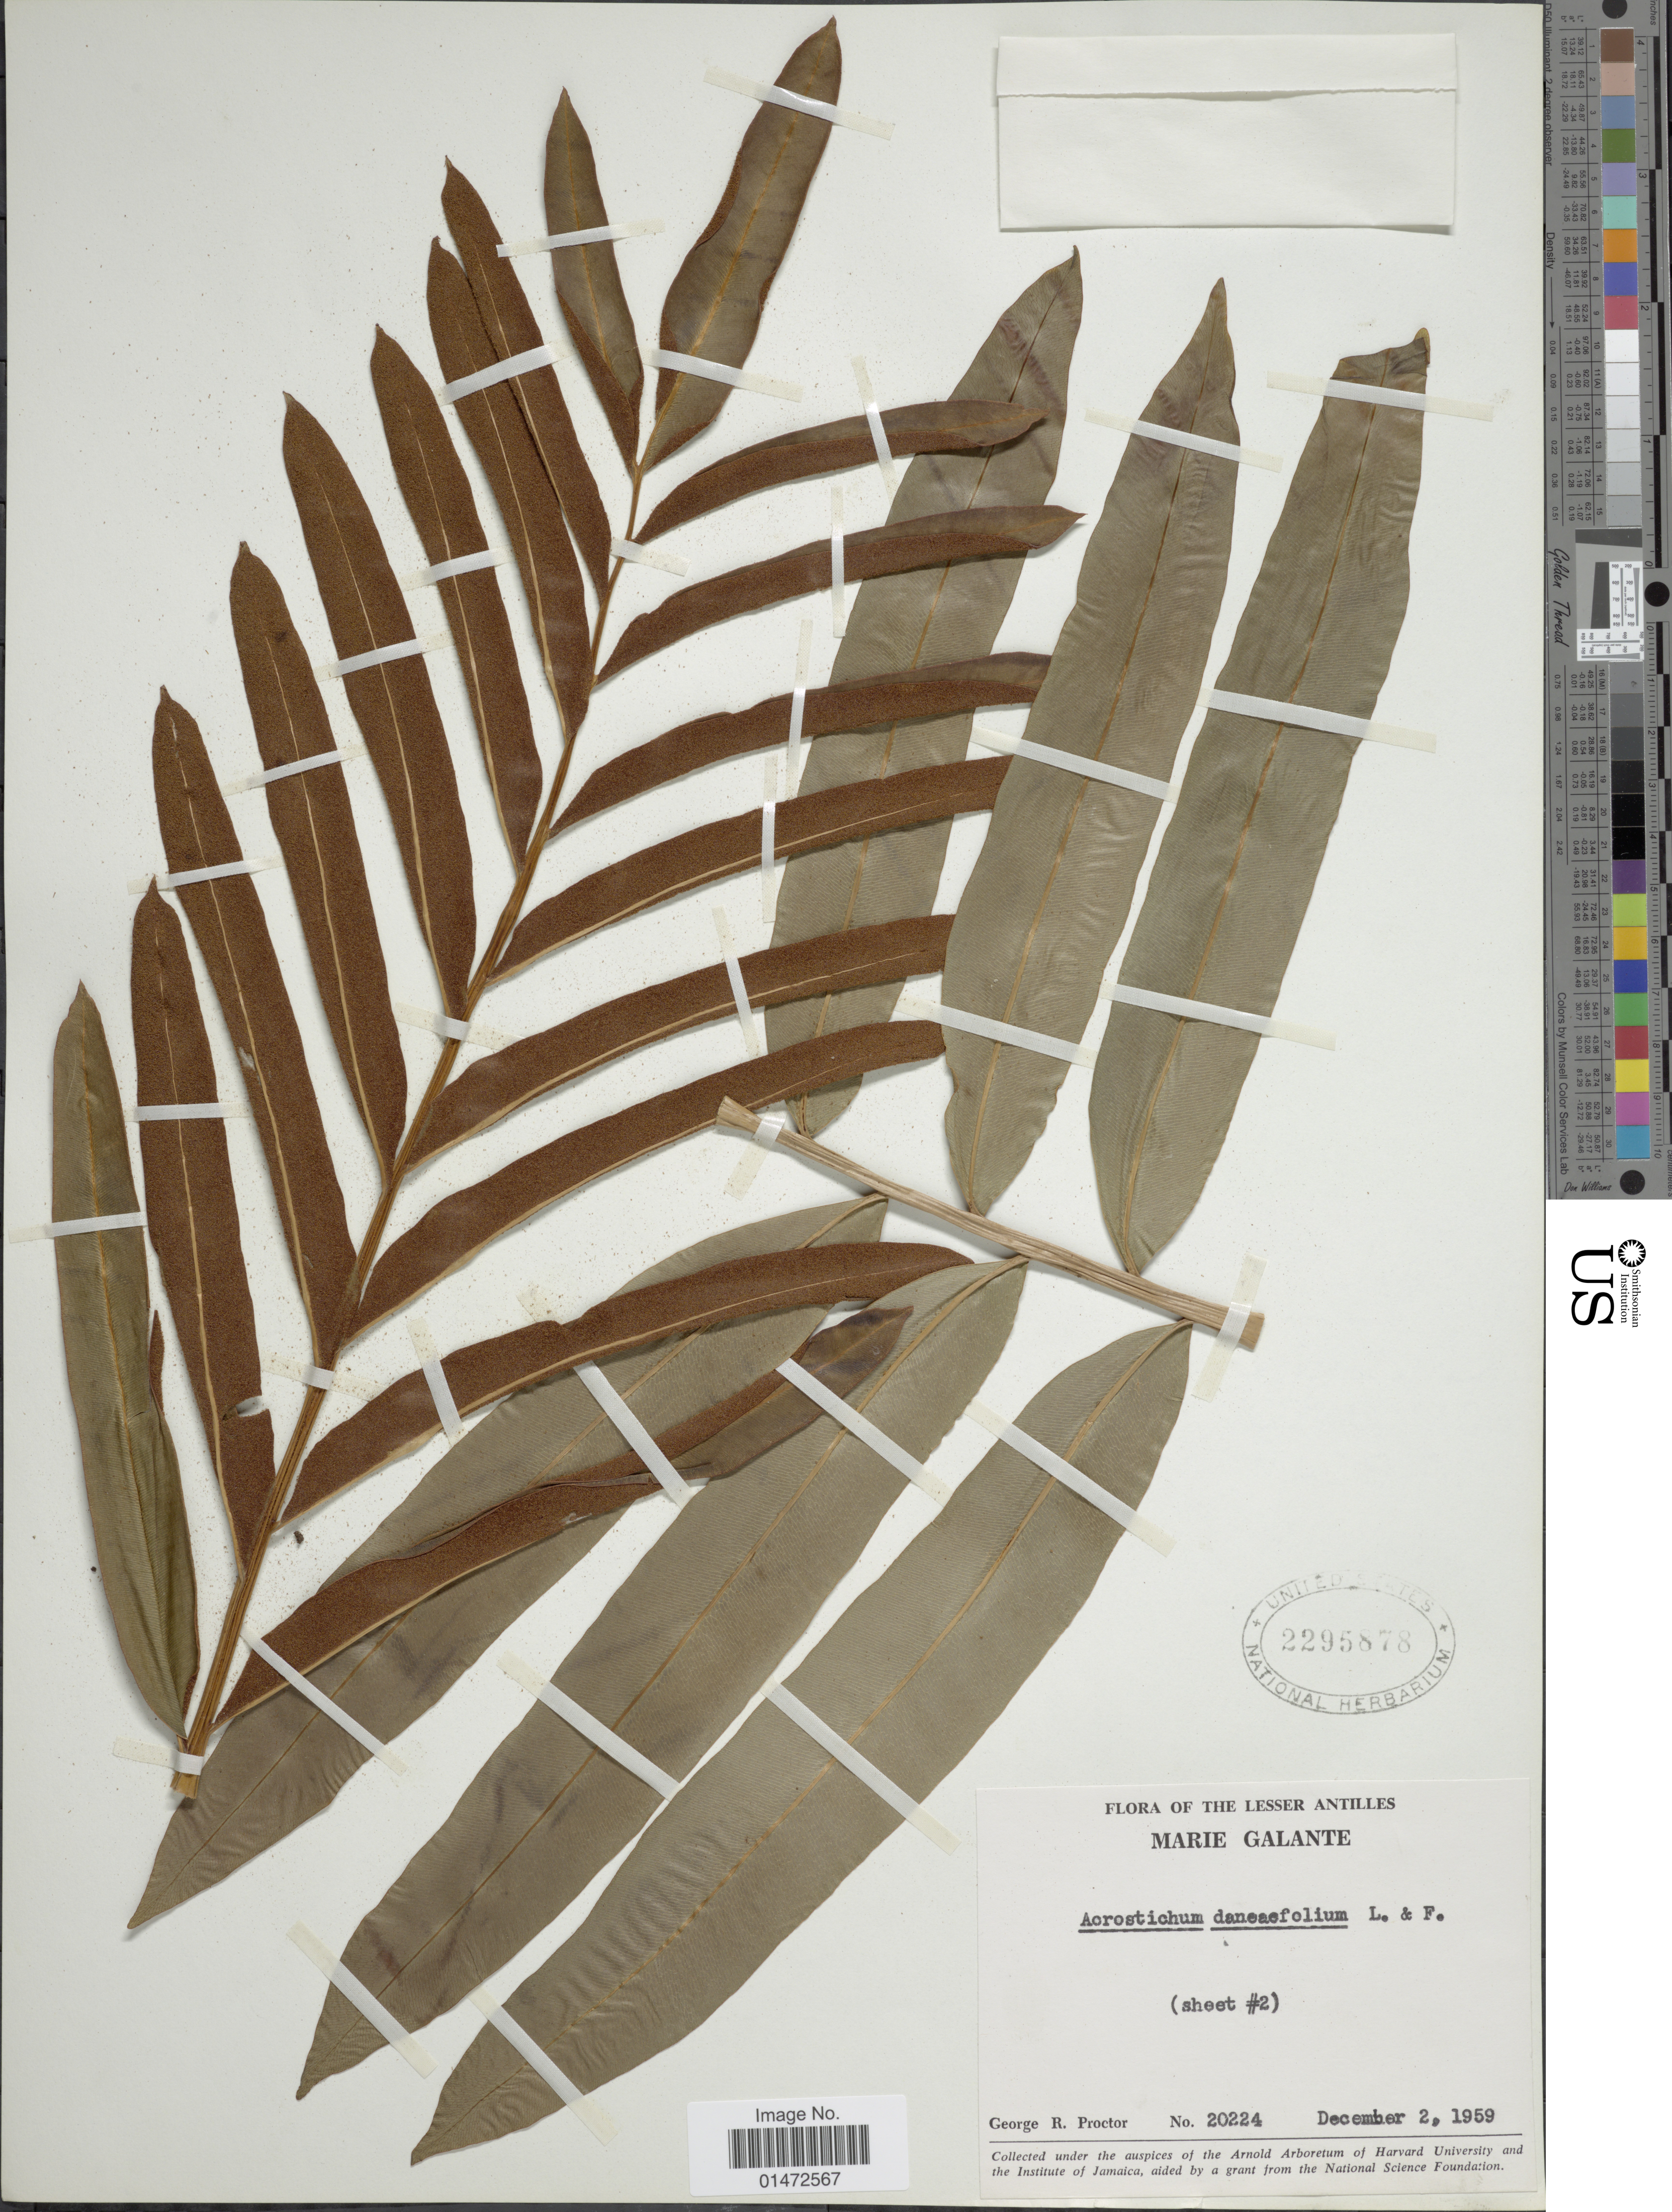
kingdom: Plantae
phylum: Tracheophyta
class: Polypodiopsida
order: Polypodiales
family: Pteridaceae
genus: Acrostichum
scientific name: Acrostichum danaeifolium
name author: Langsd. & Fisch.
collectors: G. R. Proctor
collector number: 20224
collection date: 1959-12-02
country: Guadeloupe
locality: Lesser Antilles. Marie Galante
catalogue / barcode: US 2295878